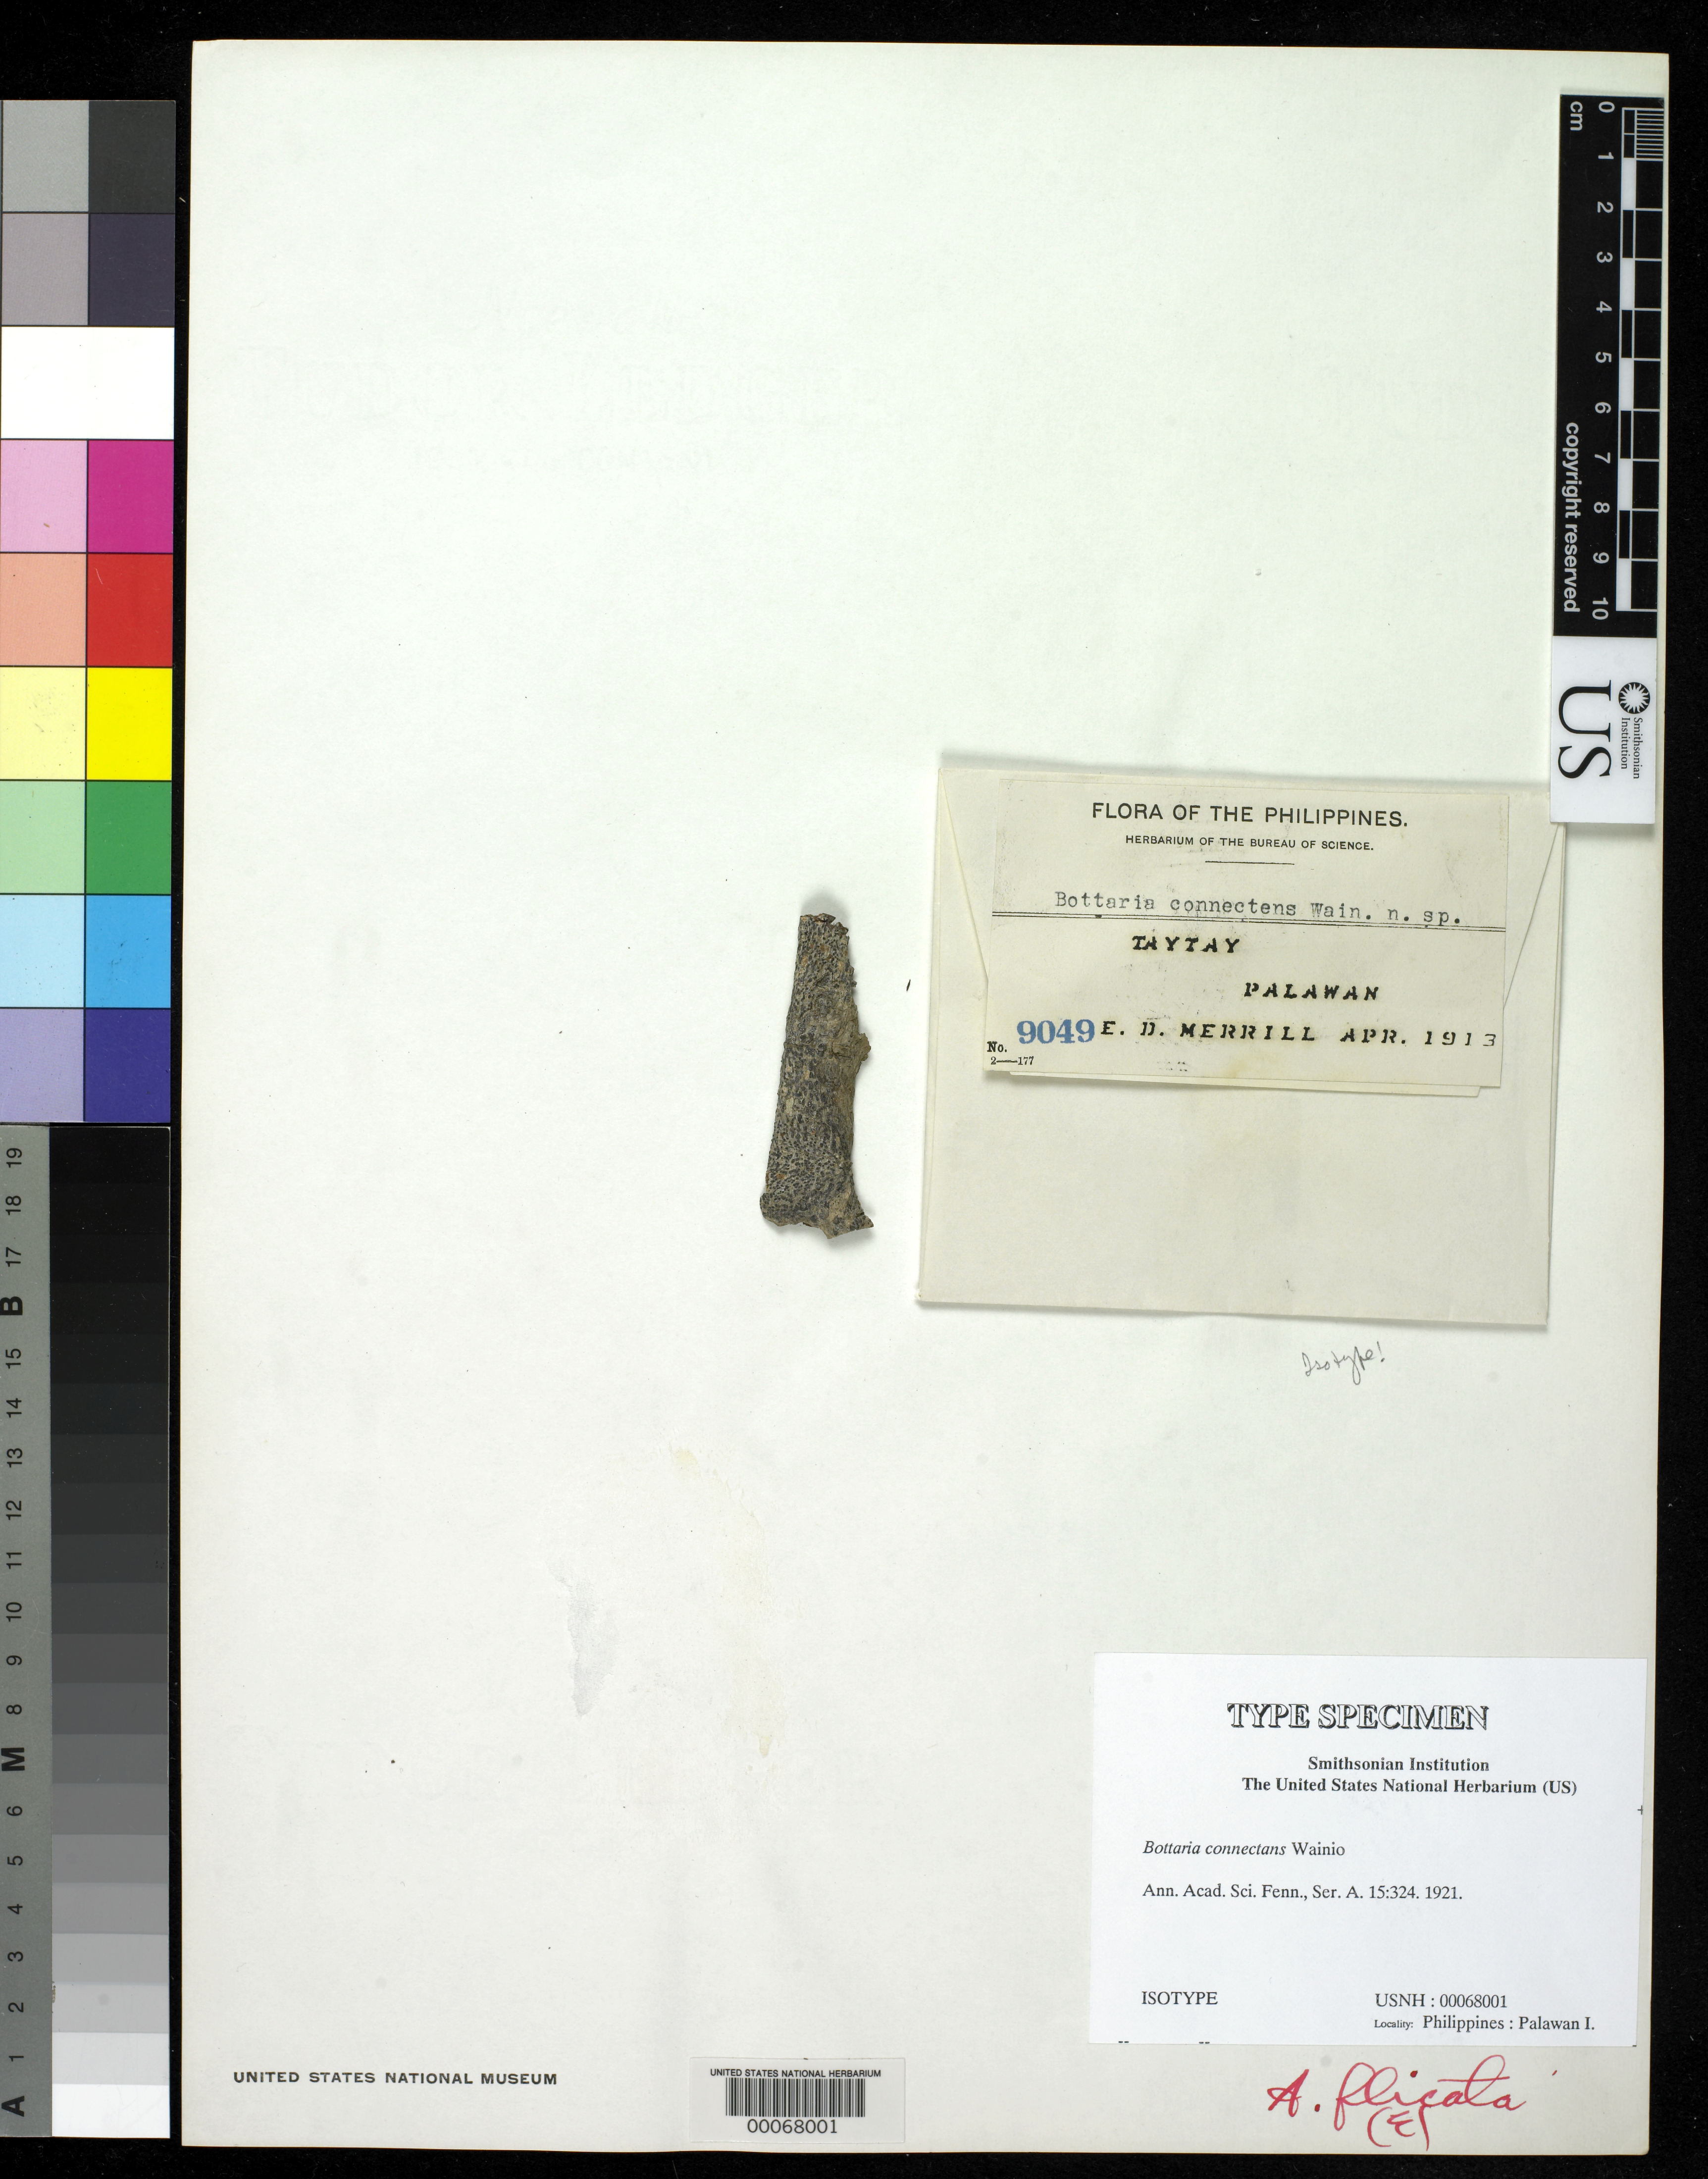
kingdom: Fungi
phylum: Ascomycota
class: Dothideomycetes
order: Pleosporales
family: Mycoporaceae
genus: Bottaria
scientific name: Bottaria connectans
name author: Vain.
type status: Isotype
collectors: E. D. Merrill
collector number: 9049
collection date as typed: Apr 1913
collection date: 1913-04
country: Philippines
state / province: Mimaropa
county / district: Palawan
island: Palawan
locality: Taytay.